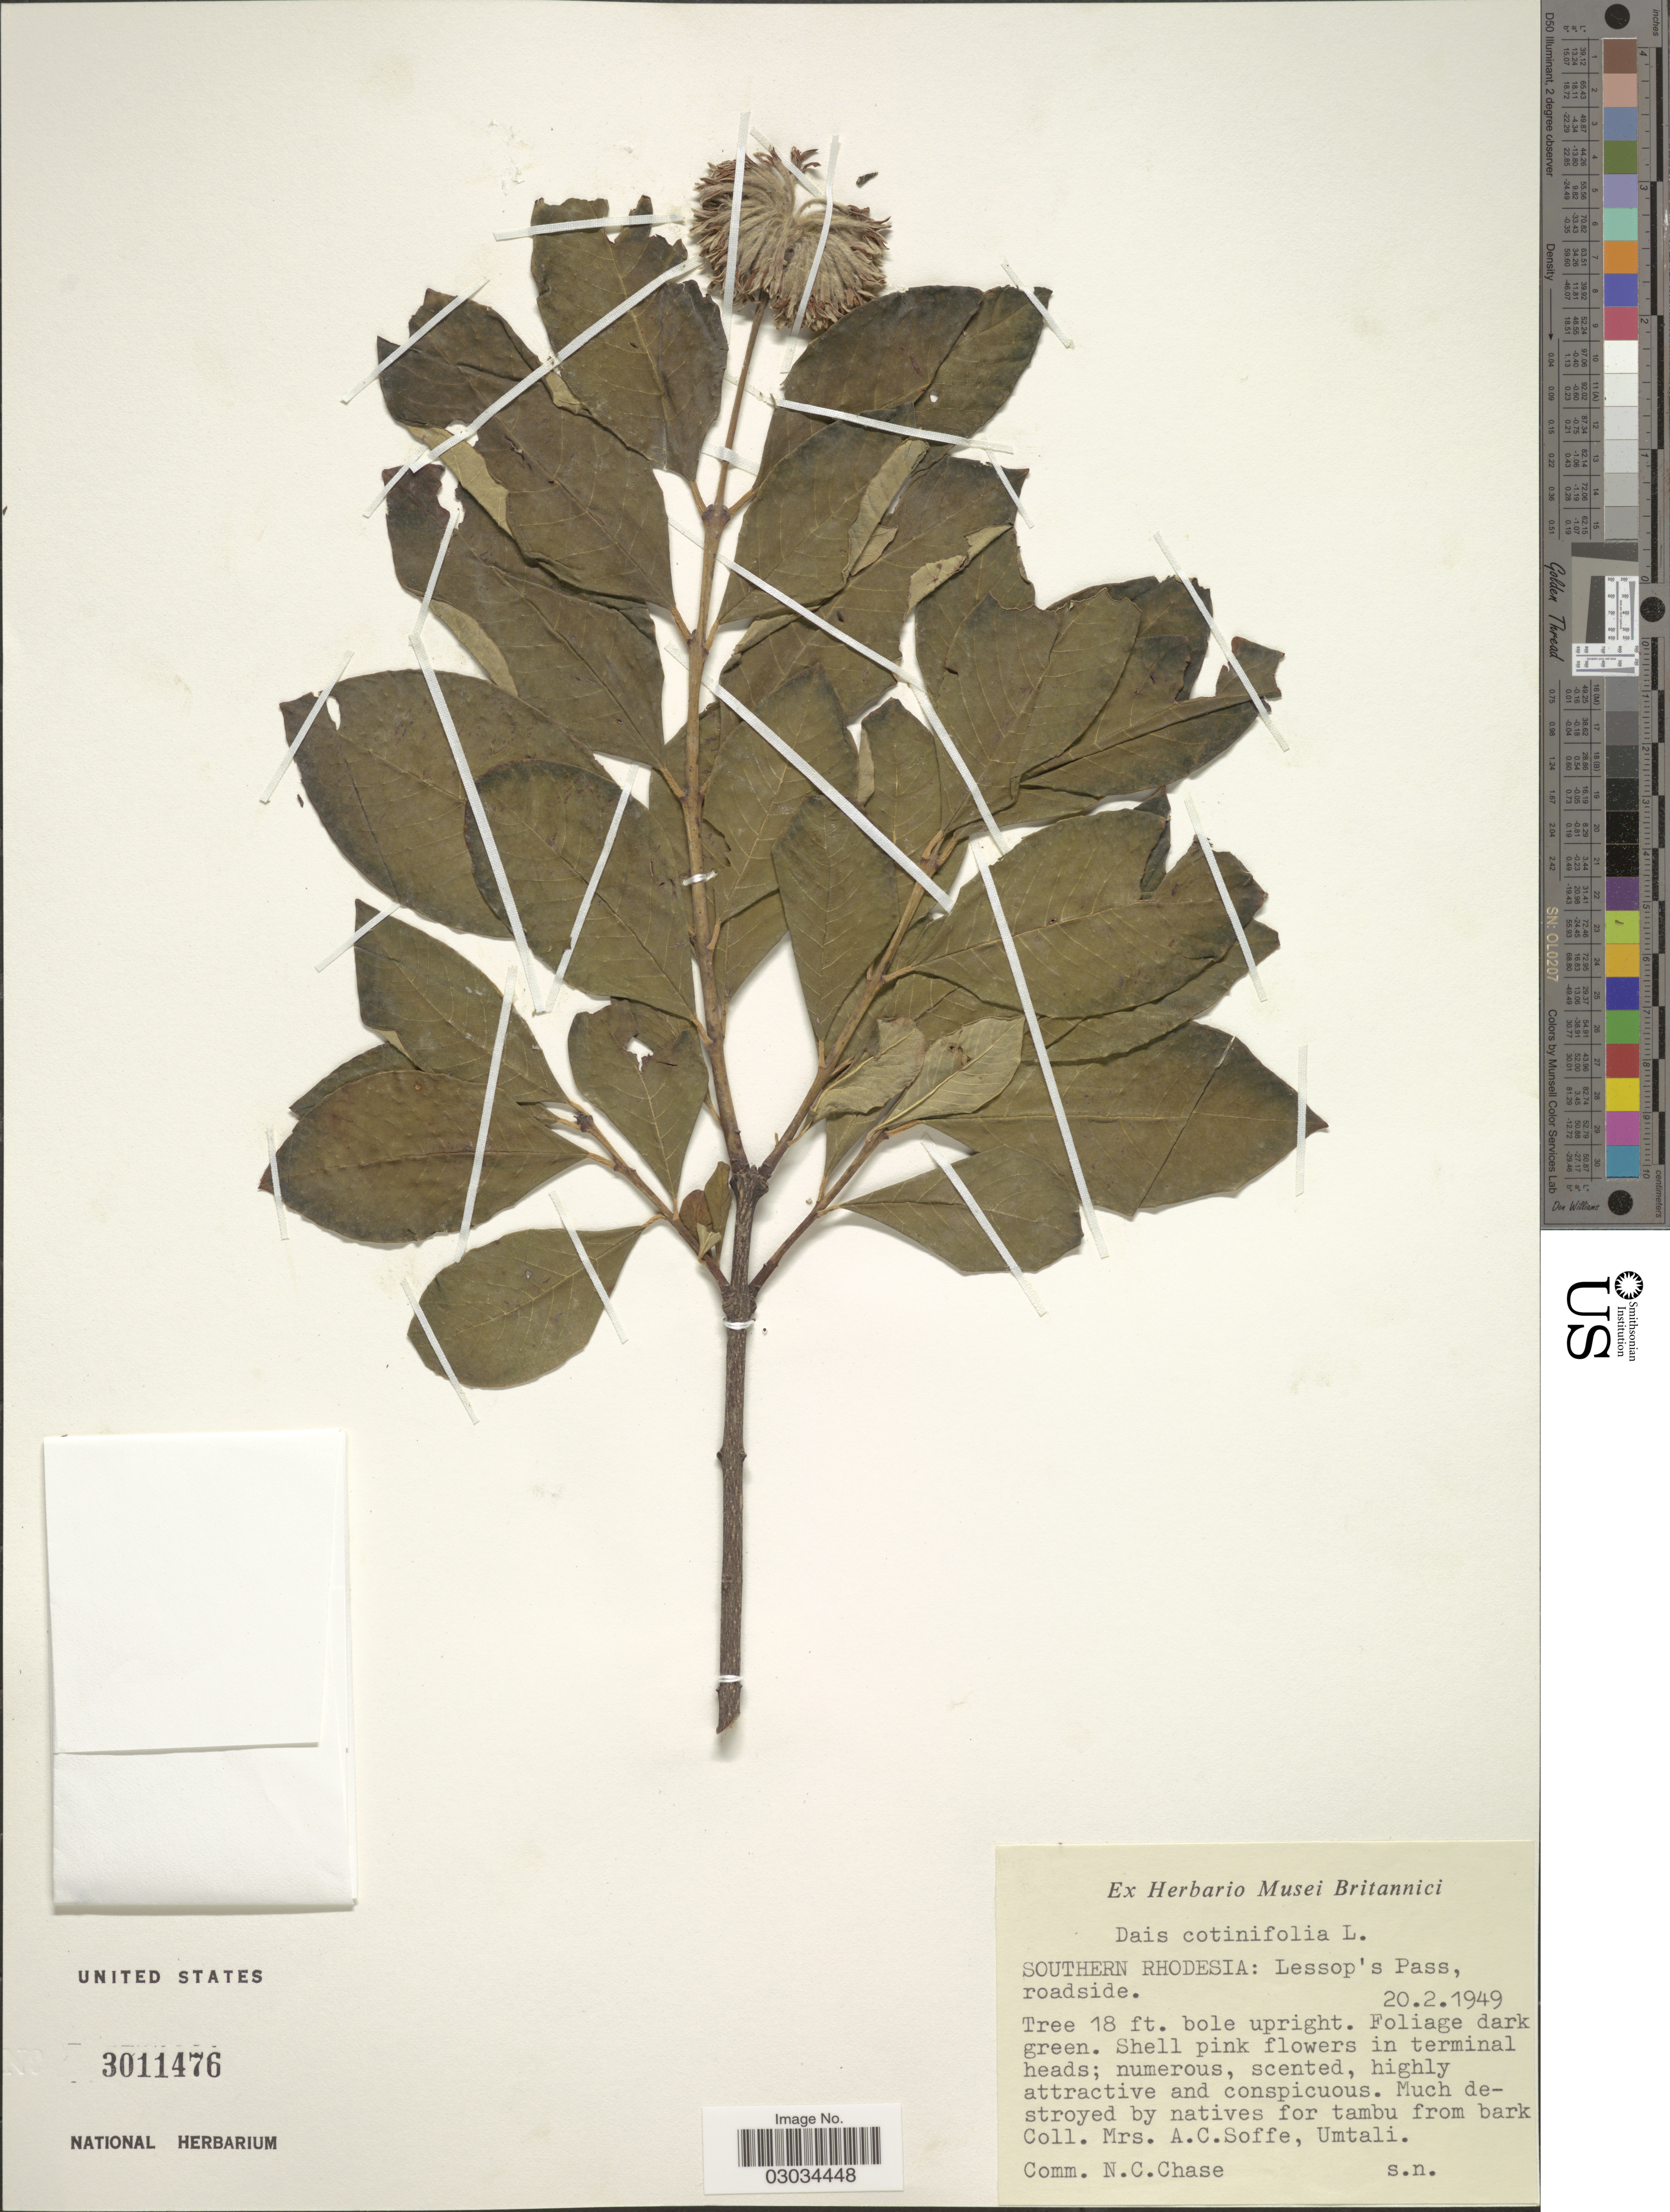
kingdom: Plantae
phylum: Tracheophyta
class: Magnoliopsida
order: Malvales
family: Thymelaeaceae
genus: Dais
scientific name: Dais cotinifolia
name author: L.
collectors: A. Soffe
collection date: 1949-02-20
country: Zimbabwe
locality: Southern Rhodesia: Lessop's Pass, roadside.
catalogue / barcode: US 3011476